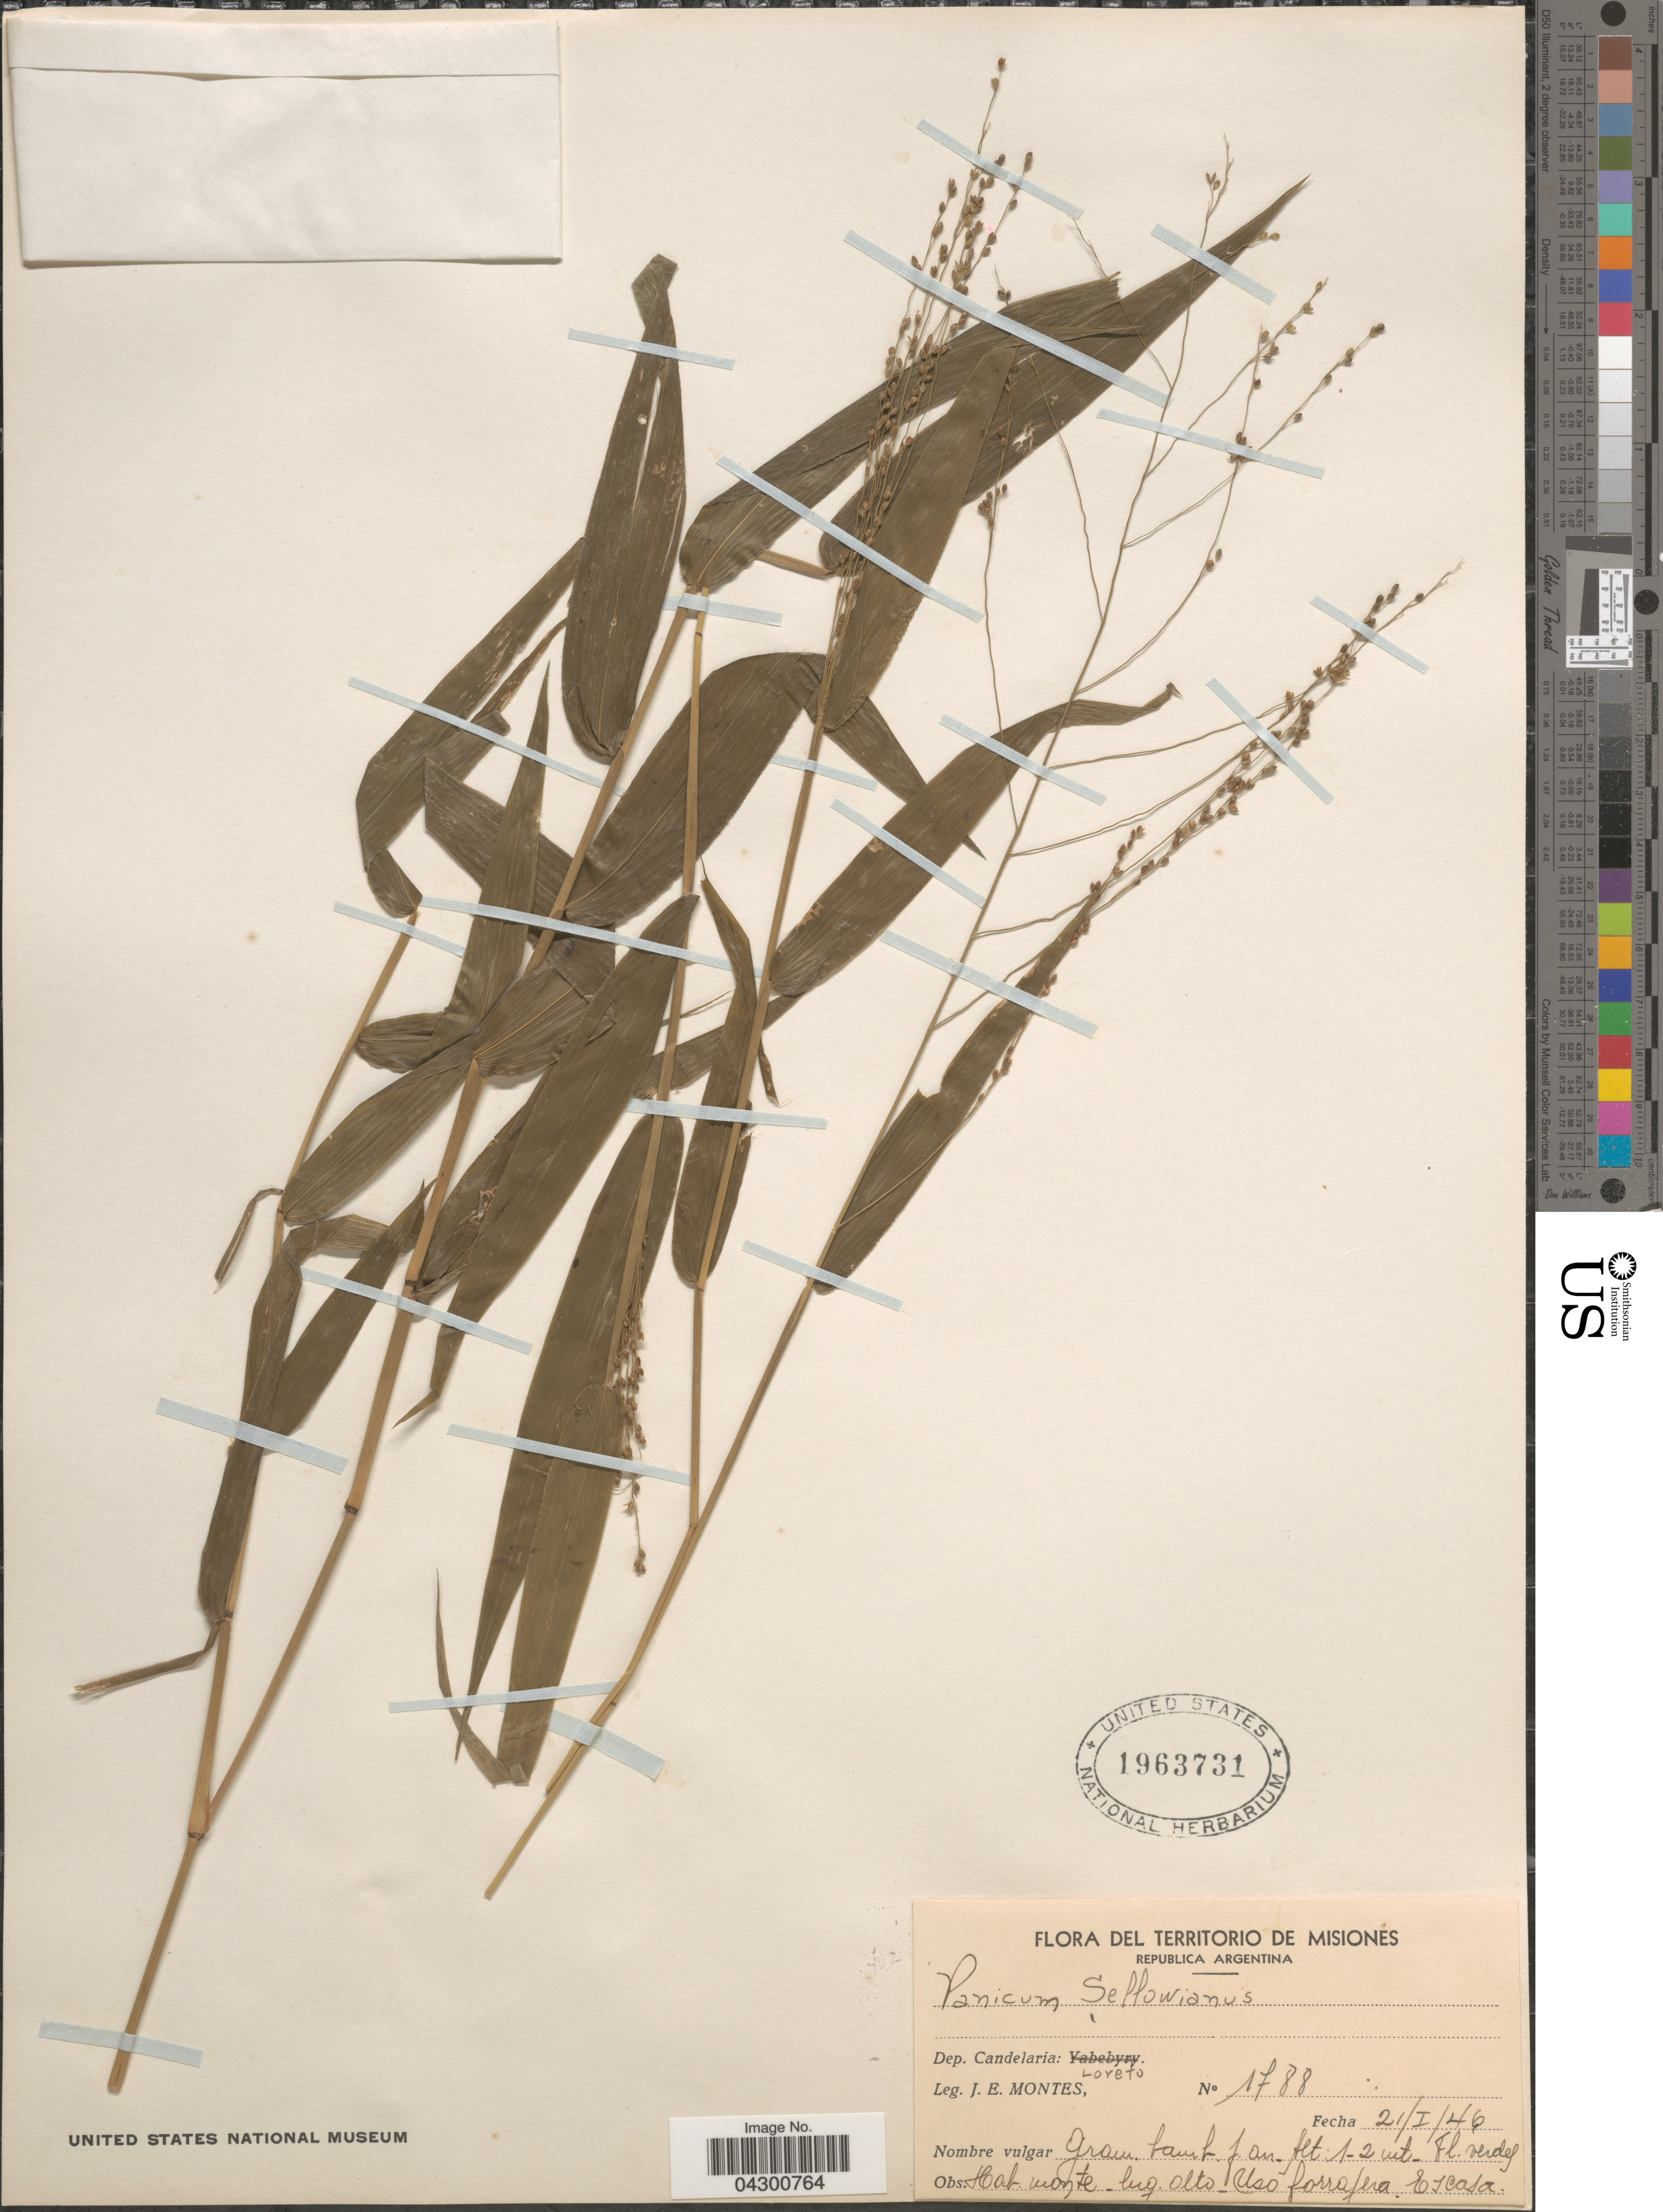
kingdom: Plantae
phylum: Tracheophyta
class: Liliopsida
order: Poales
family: Poaceae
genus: Panicum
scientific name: Panicum sellowii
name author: Nees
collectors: J. E. Montes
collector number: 1788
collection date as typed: Transcribed d/m/y: 21/1/46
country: Argentina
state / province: Misiones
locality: Territorio de Misiones. Republica Argentina. Dep. Candelaria: Loreto.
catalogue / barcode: US 1963731